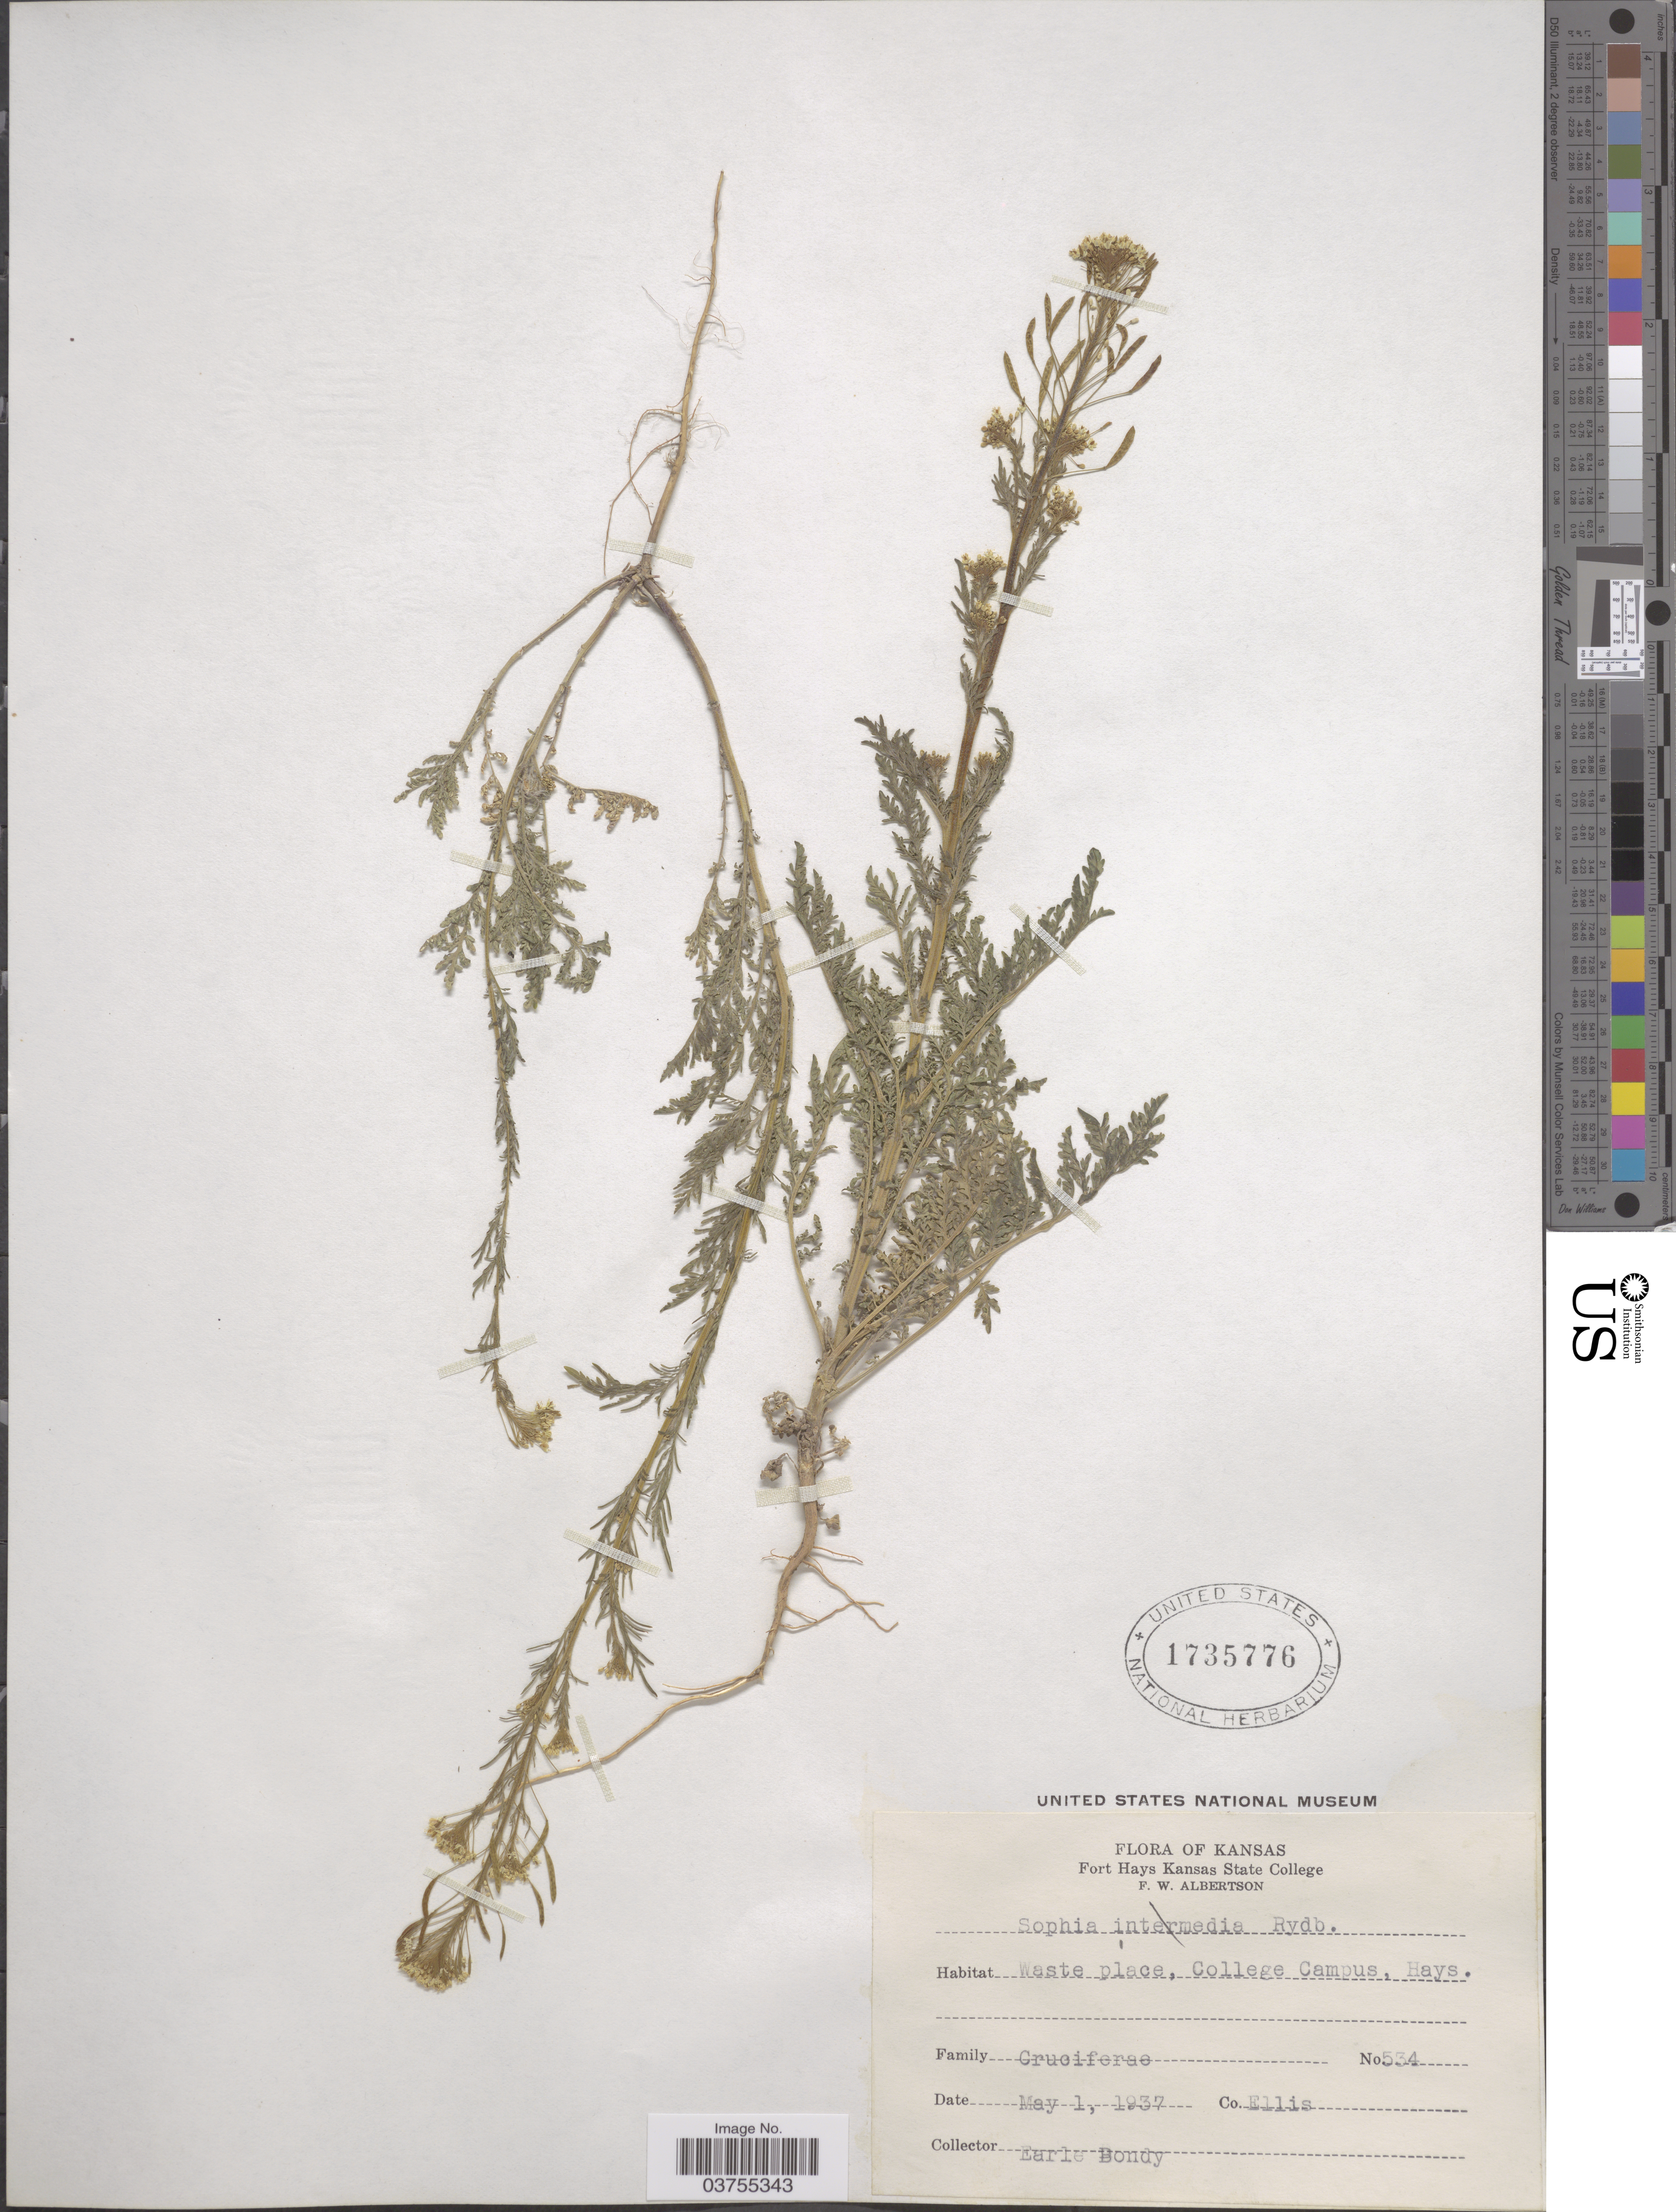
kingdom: Plantae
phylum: Tracheophyta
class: Magnoliopsida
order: Brassicales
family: Brassicaceae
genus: Descurainia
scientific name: Descurainia sp.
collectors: E. Bondy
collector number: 534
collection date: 1937-05-01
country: United States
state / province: Kansas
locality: Waste place, College Campus, Hays. Co. Ellis.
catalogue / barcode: US 1735776